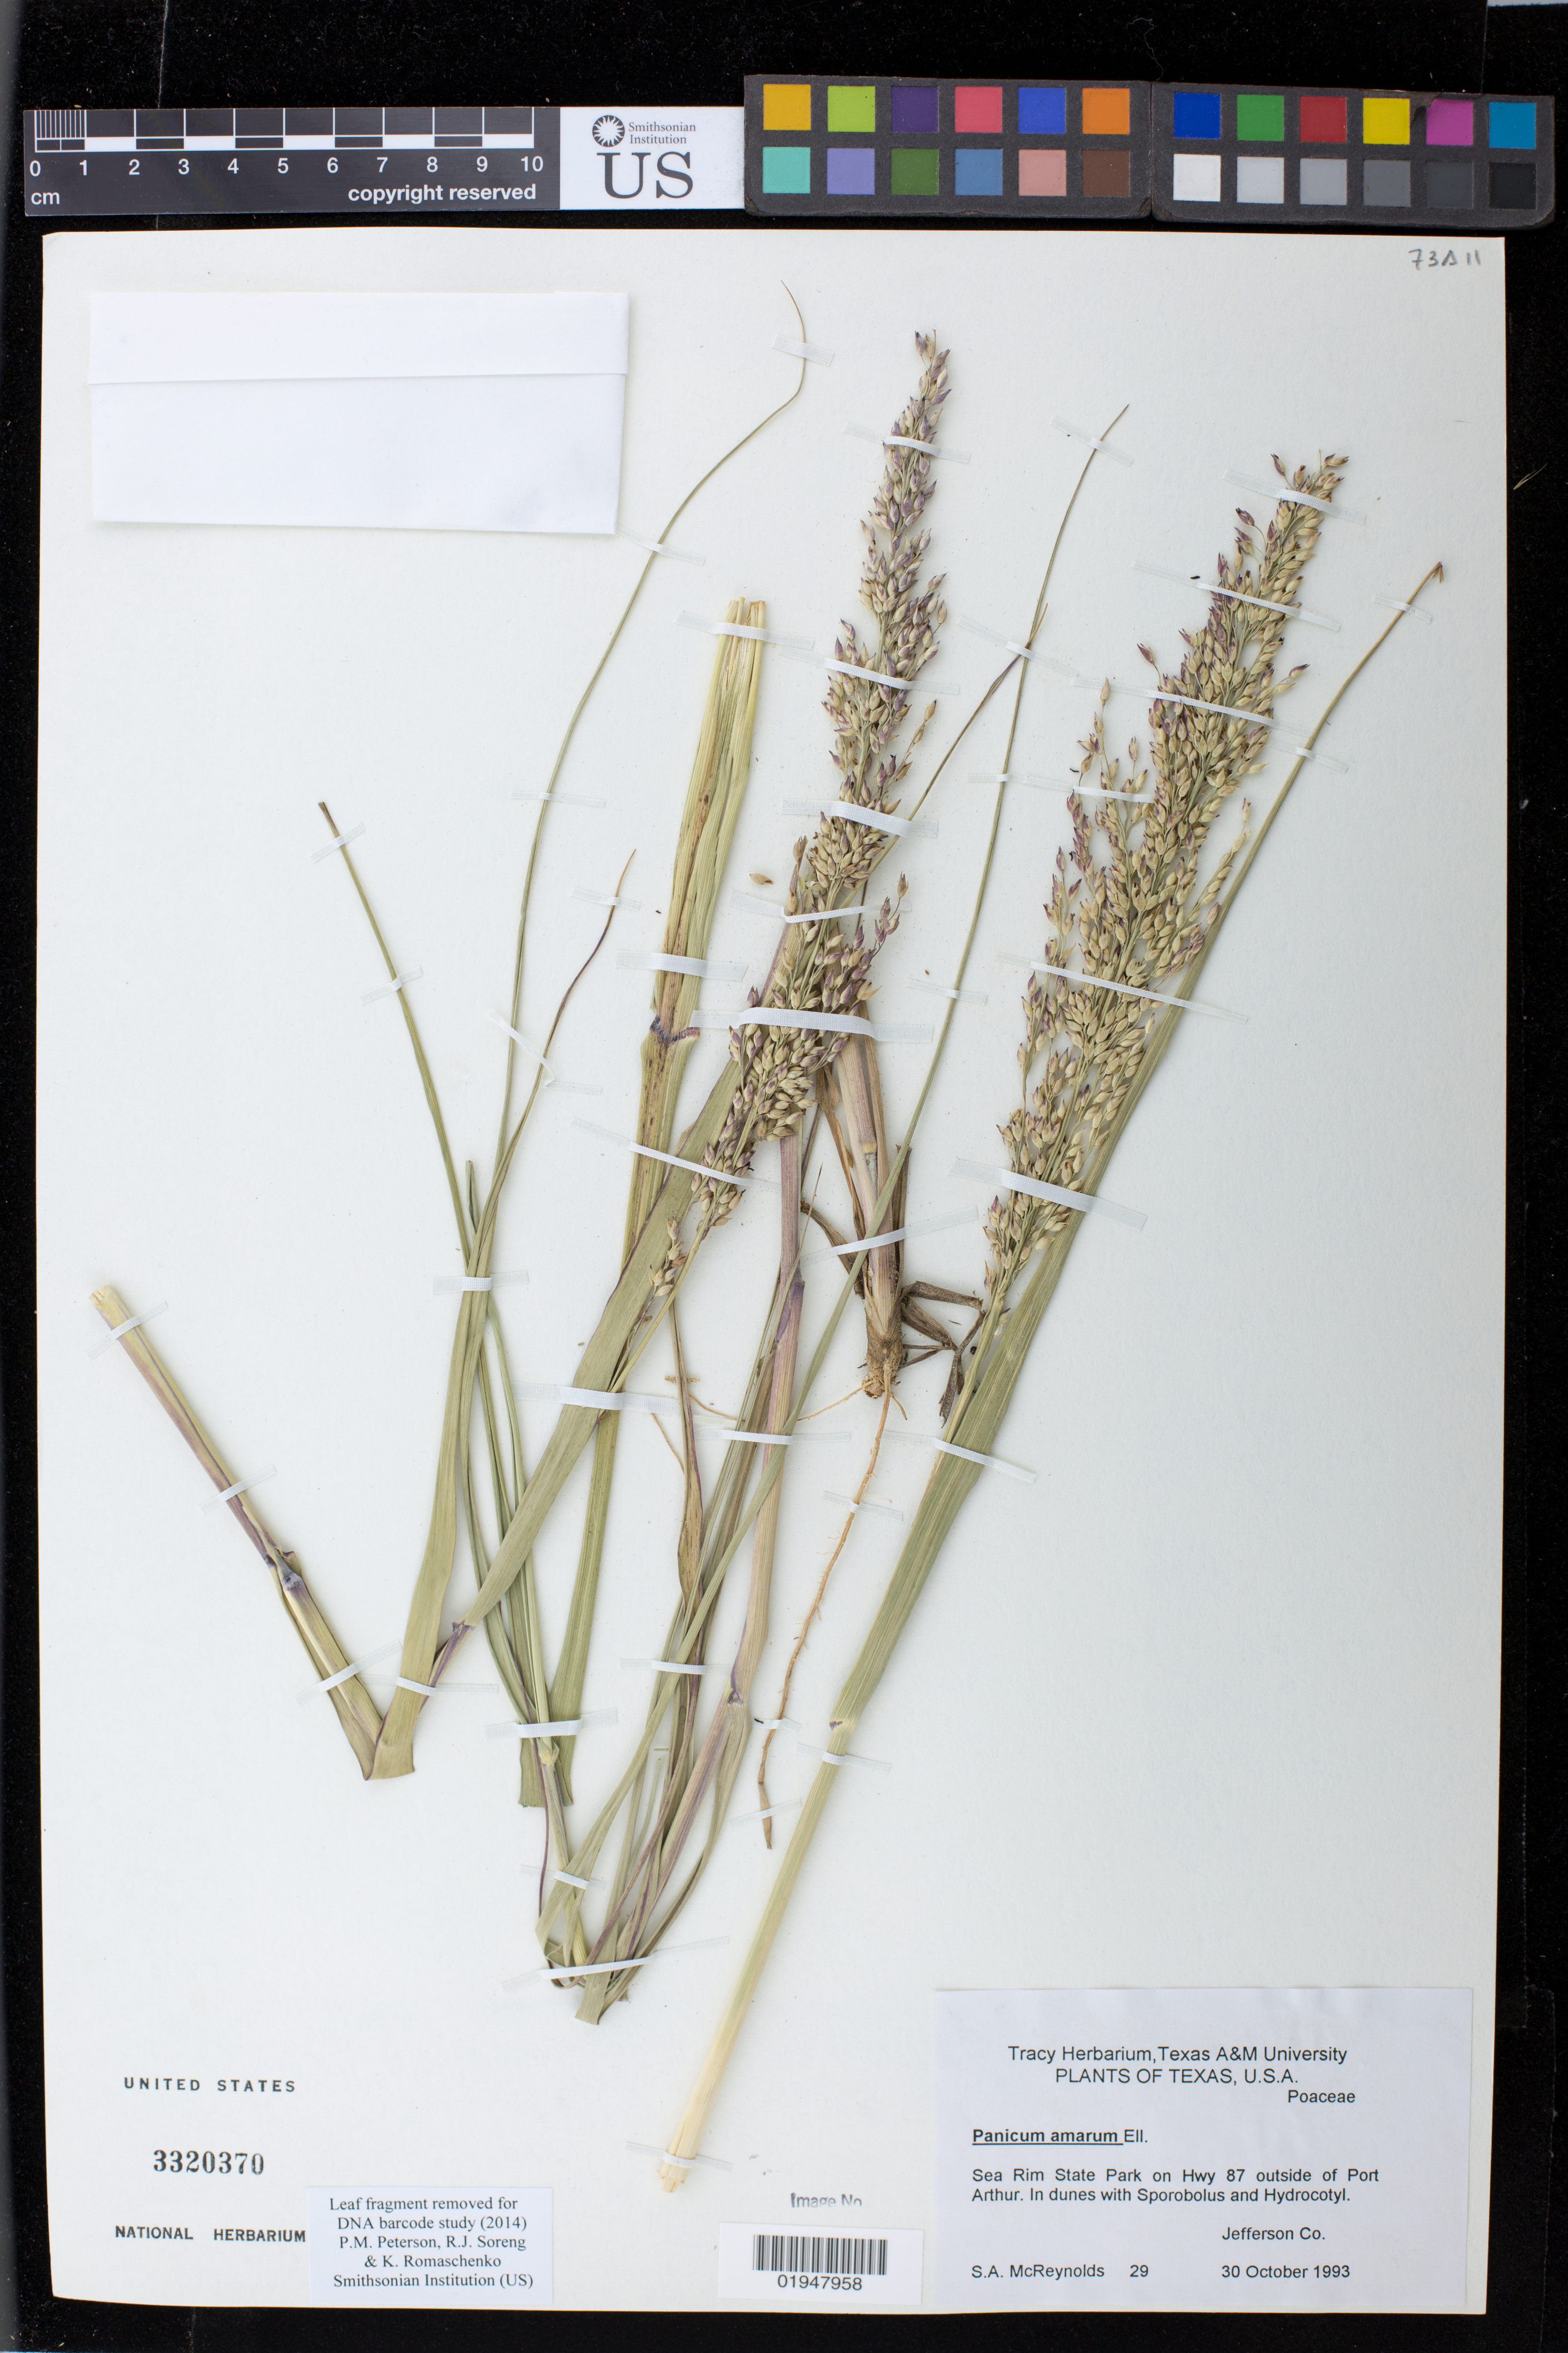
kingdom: Plantae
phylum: Tracheophyta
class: Liliopsida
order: Poales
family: Poaceae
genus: Panicum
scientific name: Panicum amarum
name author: Elliott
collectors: S. McReynolds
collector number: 29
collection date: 1993-10-30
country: United States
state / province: Texas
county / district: Jefferson County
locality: Sea Rim State Park on Hwy 87 outside of Port Arthur.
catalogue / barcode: US 3320370